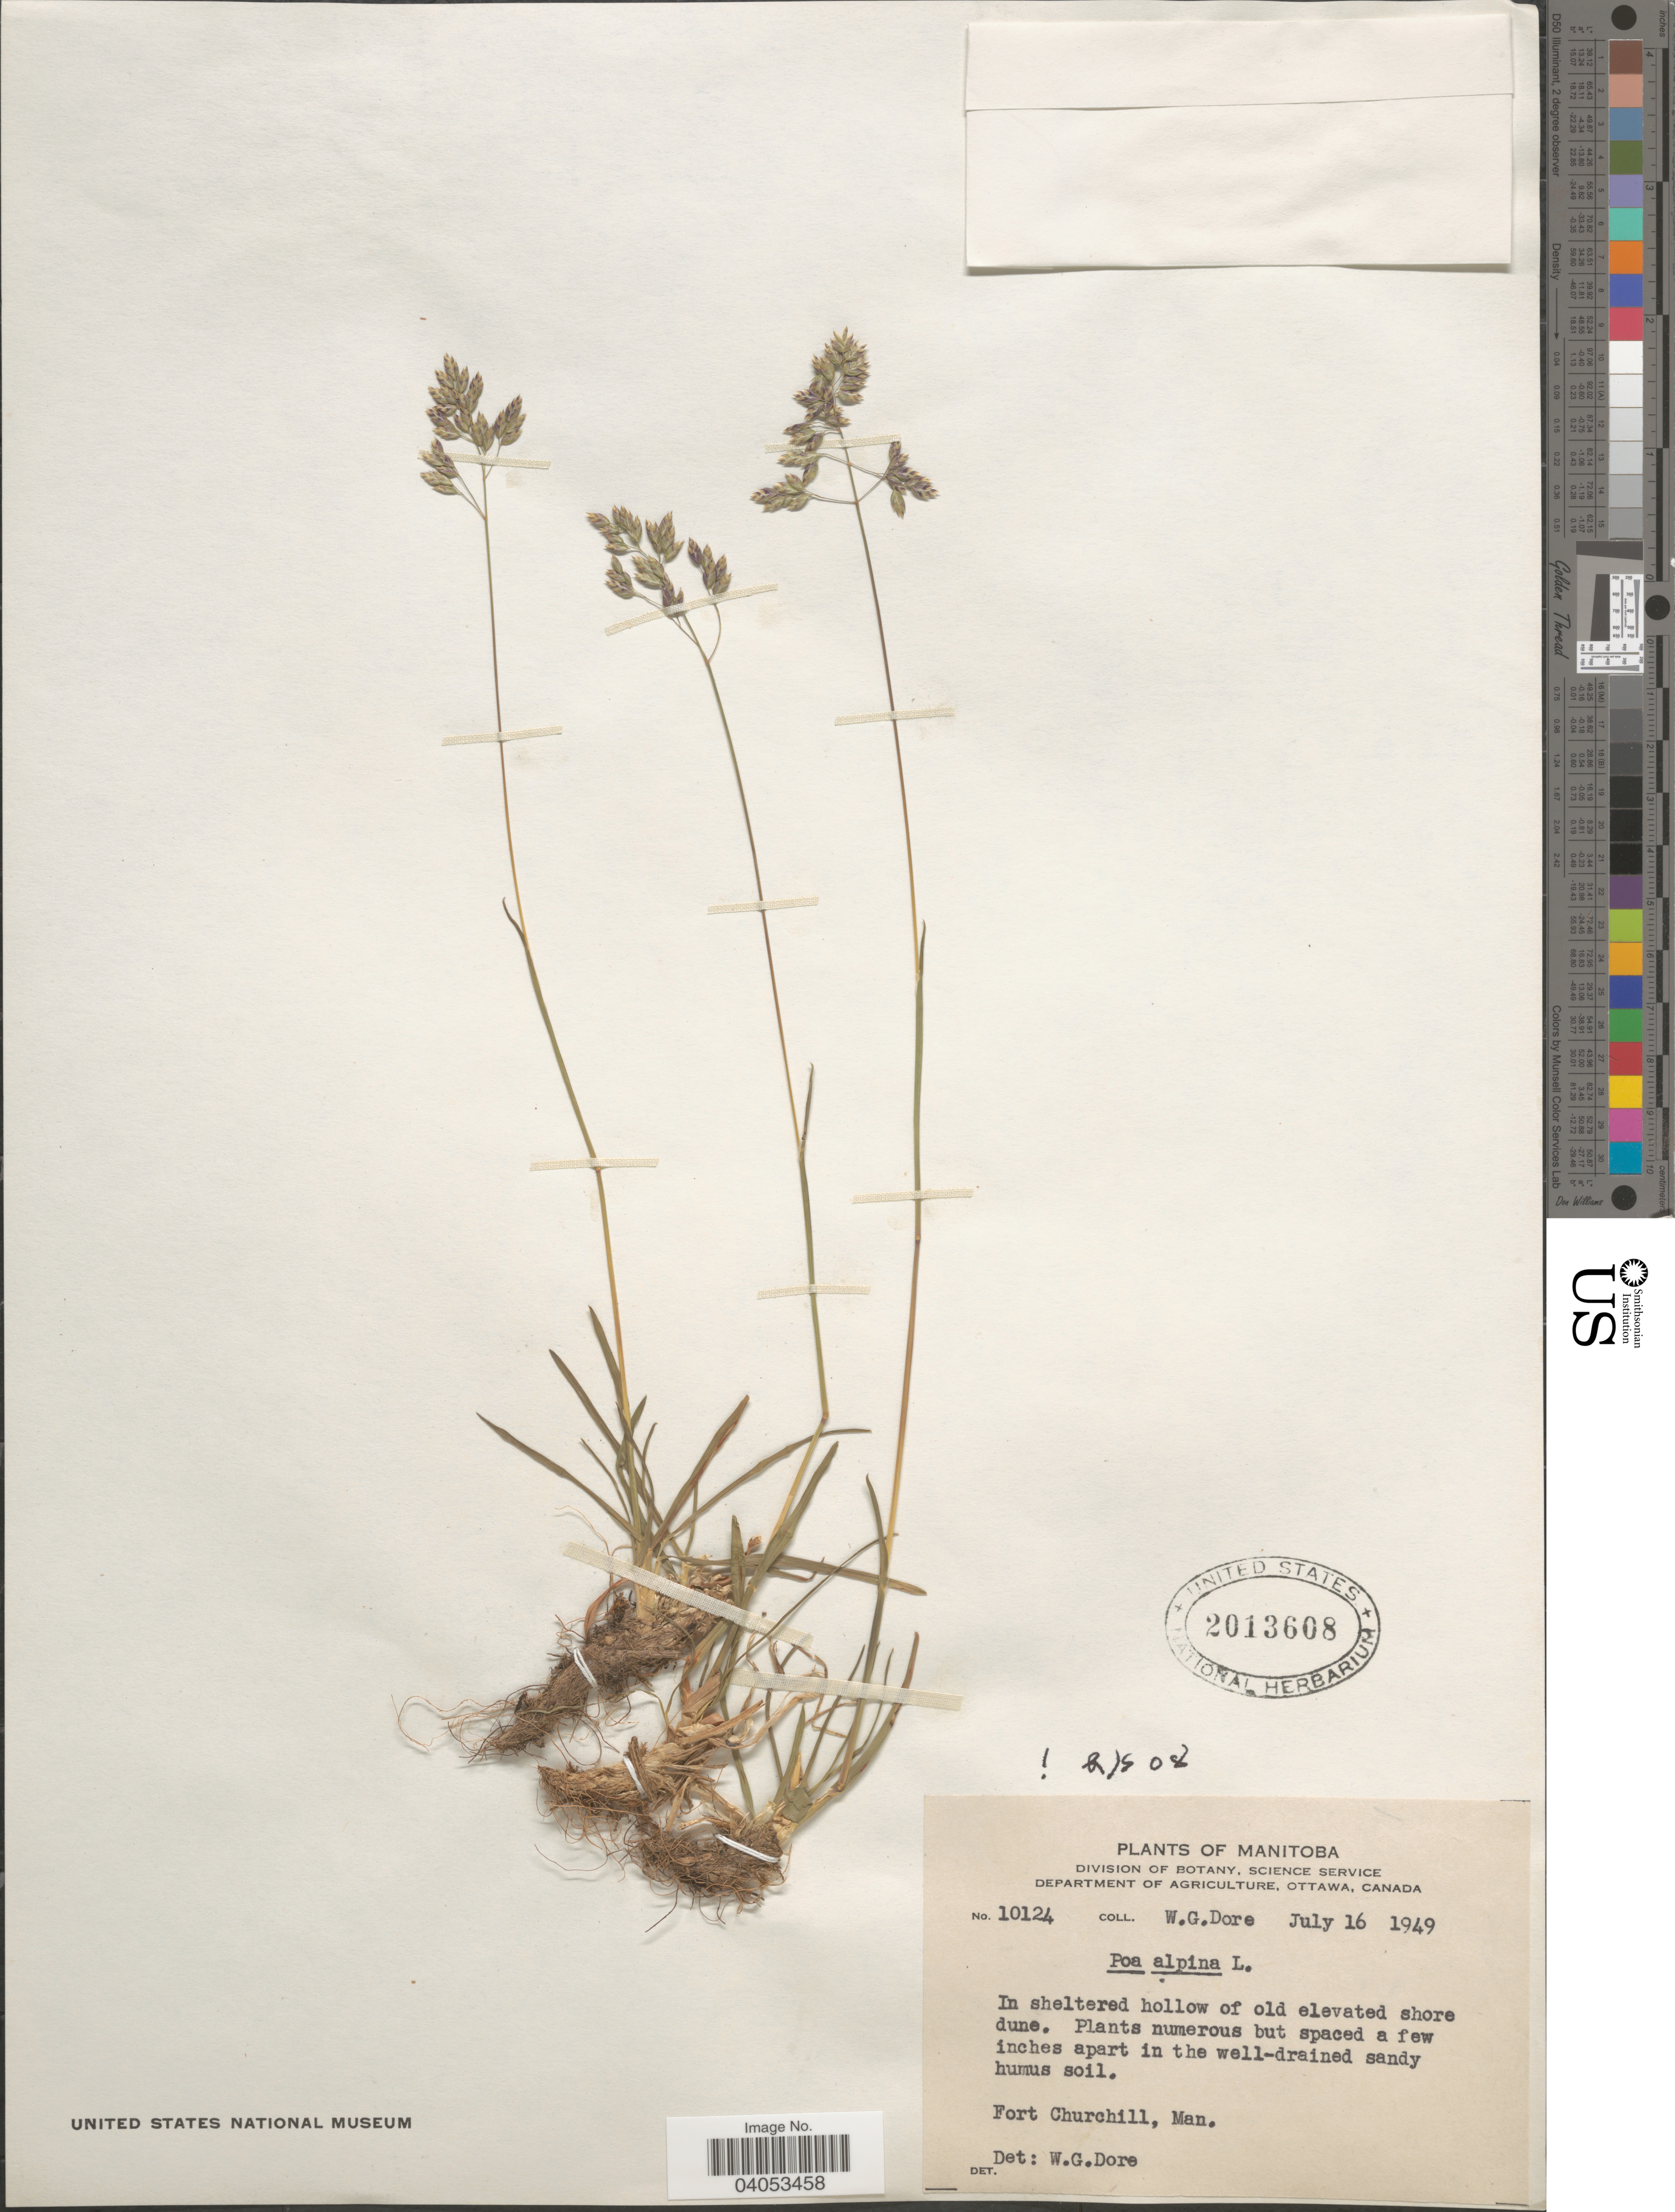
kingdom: Plantae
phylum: Tracheophyta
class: Liliopsida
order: Poales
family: Poaceae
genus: Poa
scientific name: Poa alpina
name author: L.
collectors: W. Dore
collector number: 10124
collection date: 1949-07-16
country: Canada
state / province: Manitoba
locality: Fort Churchill.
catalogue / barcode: US 2013608